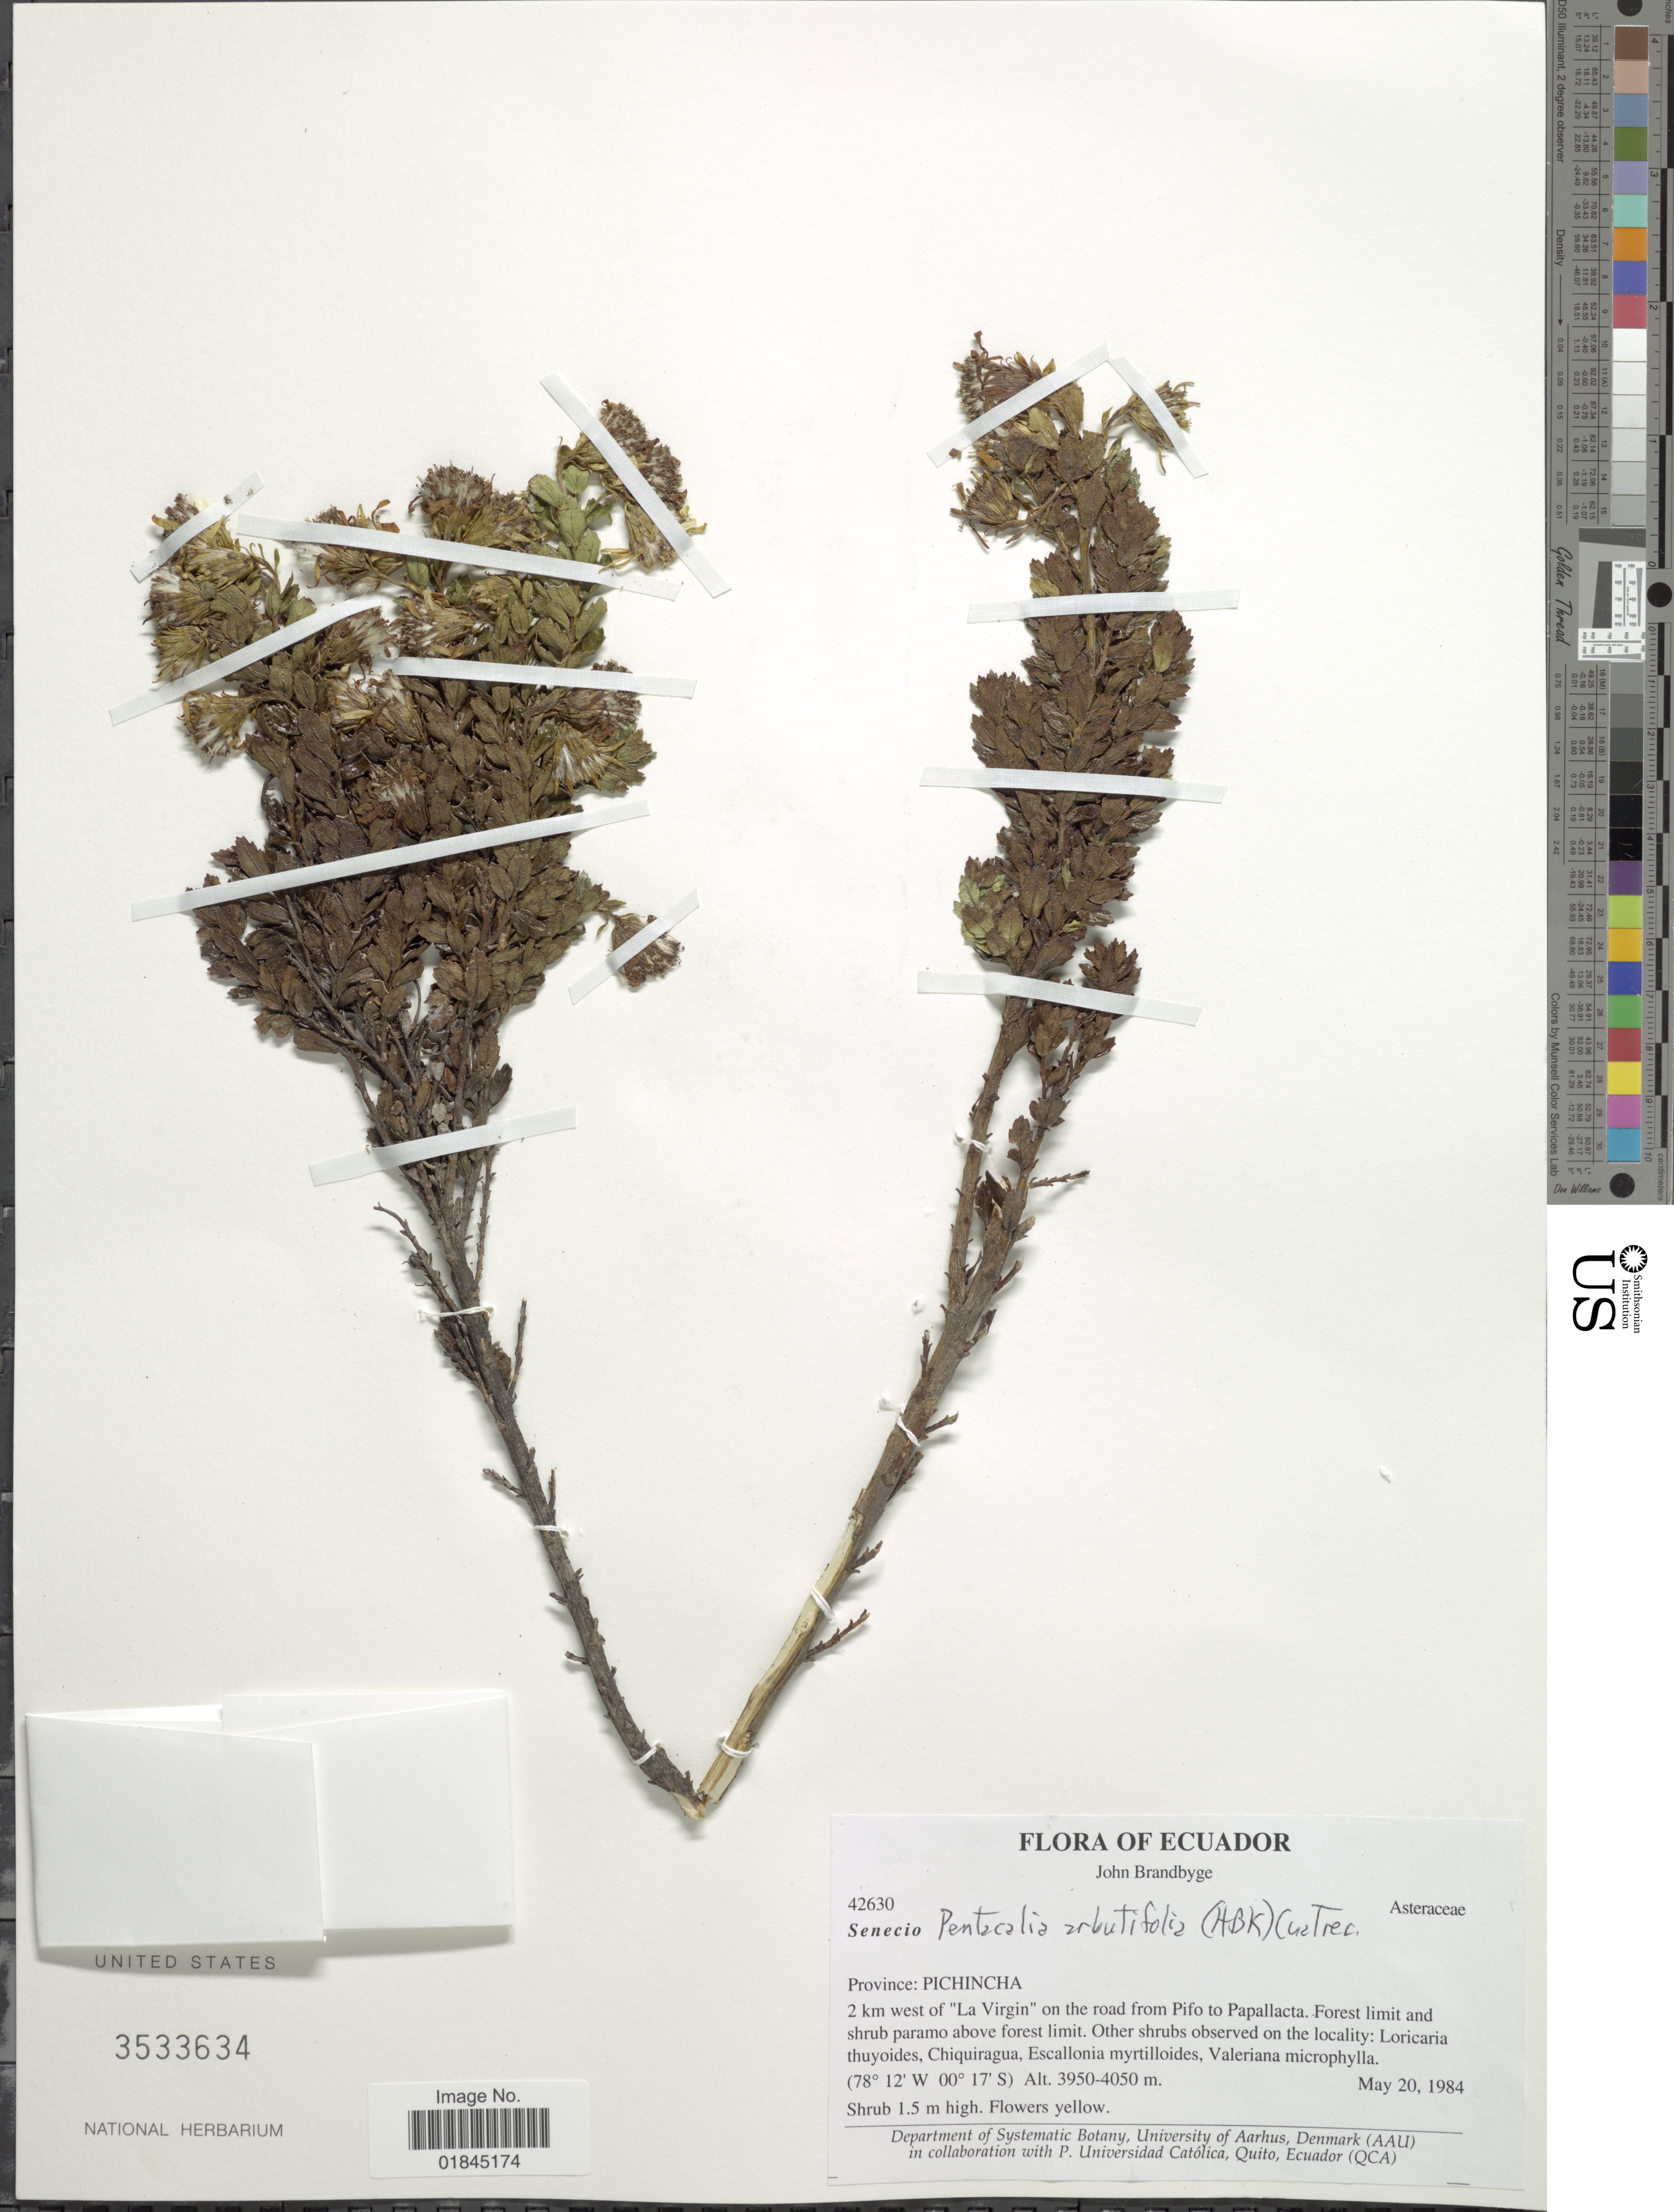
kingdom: Plantae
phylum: Tracheophyta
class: Magnoliopsida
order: Asterales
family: Asteraceae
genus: Pentacalia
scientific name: Pentacalia arbutifolia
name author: (Kunth) Cuatrec.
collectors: J. Brandbyge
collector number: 42630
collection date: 1984-05-20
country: Ecuador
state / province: Pichincha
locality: Province: Pichincha. 2 km west of "La Virgin" on the road from Pifo to Papallacta.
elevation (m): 3950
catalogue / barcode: US 3533634